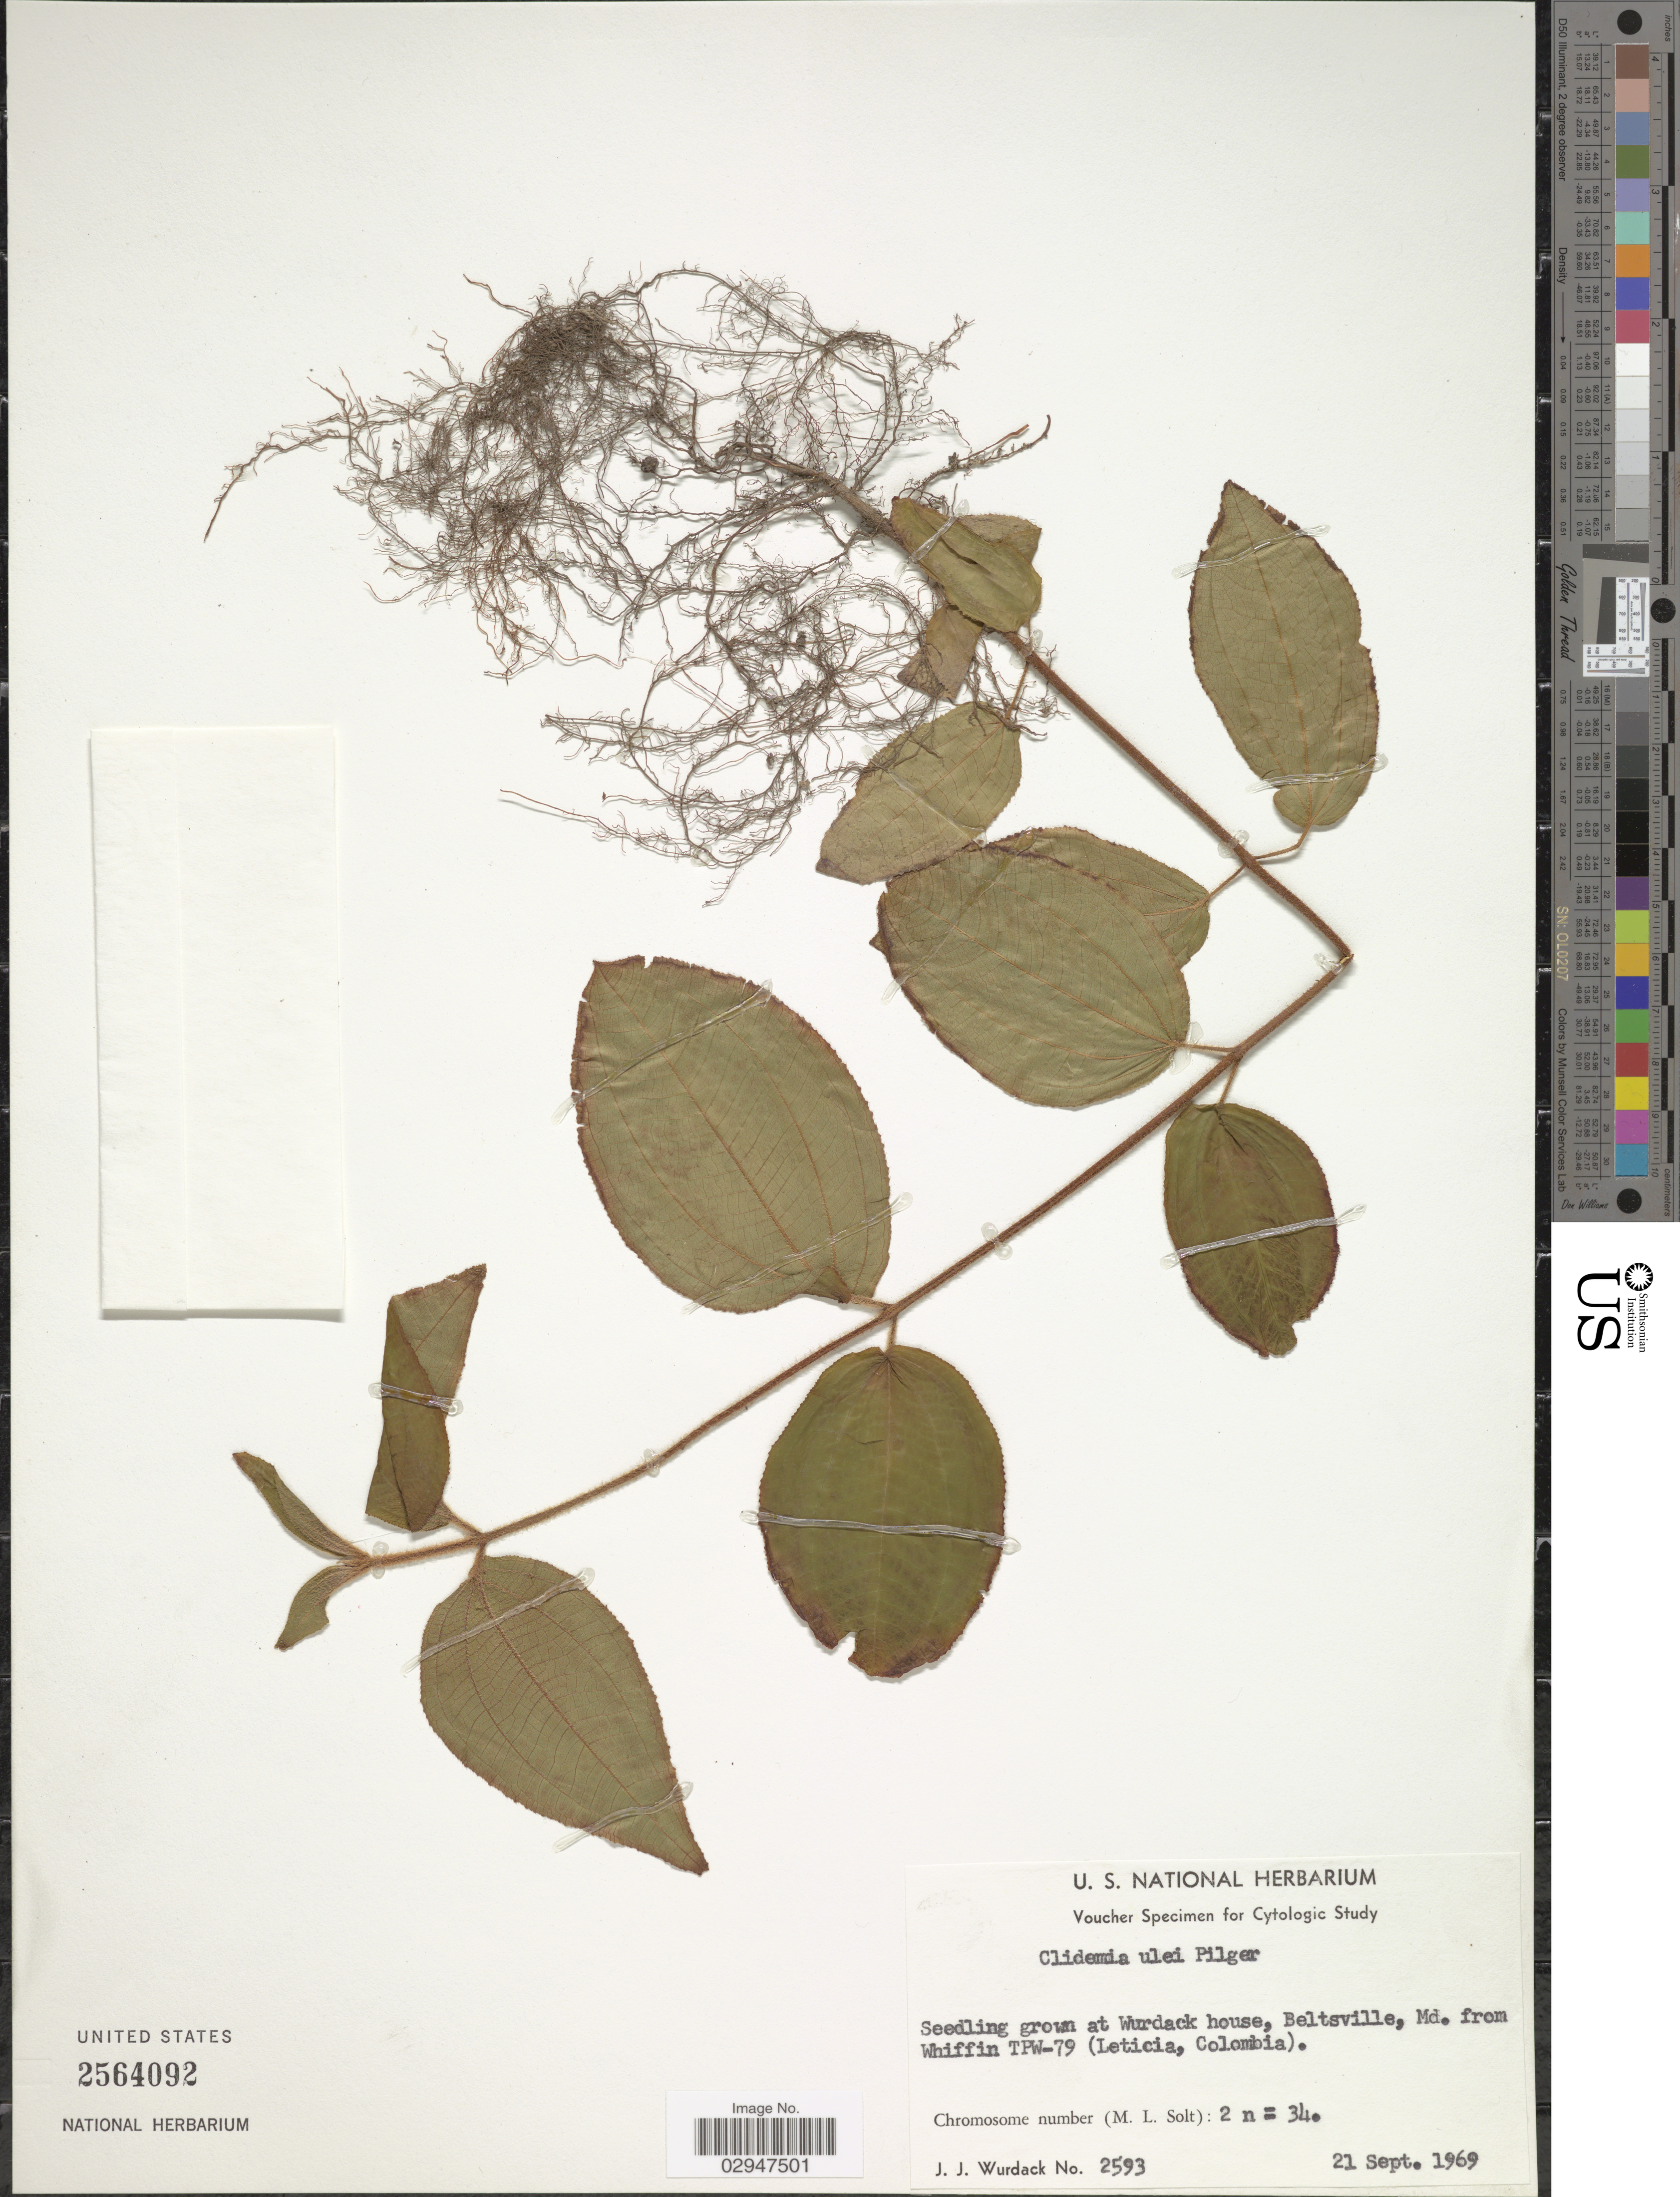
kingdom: Plantae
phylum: Tracheophyta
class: Magnoliopsida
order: Myrtales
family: Melastomataceae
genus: Clidemia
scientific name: Clidemia ulei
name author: Pilg.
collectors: J. J. Wurdack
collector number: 2593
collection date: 1969-09-21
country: United States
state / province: Maryland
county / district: Prince George's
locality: Wurdack house, Beltsville, Md.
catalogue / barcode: US 2564092